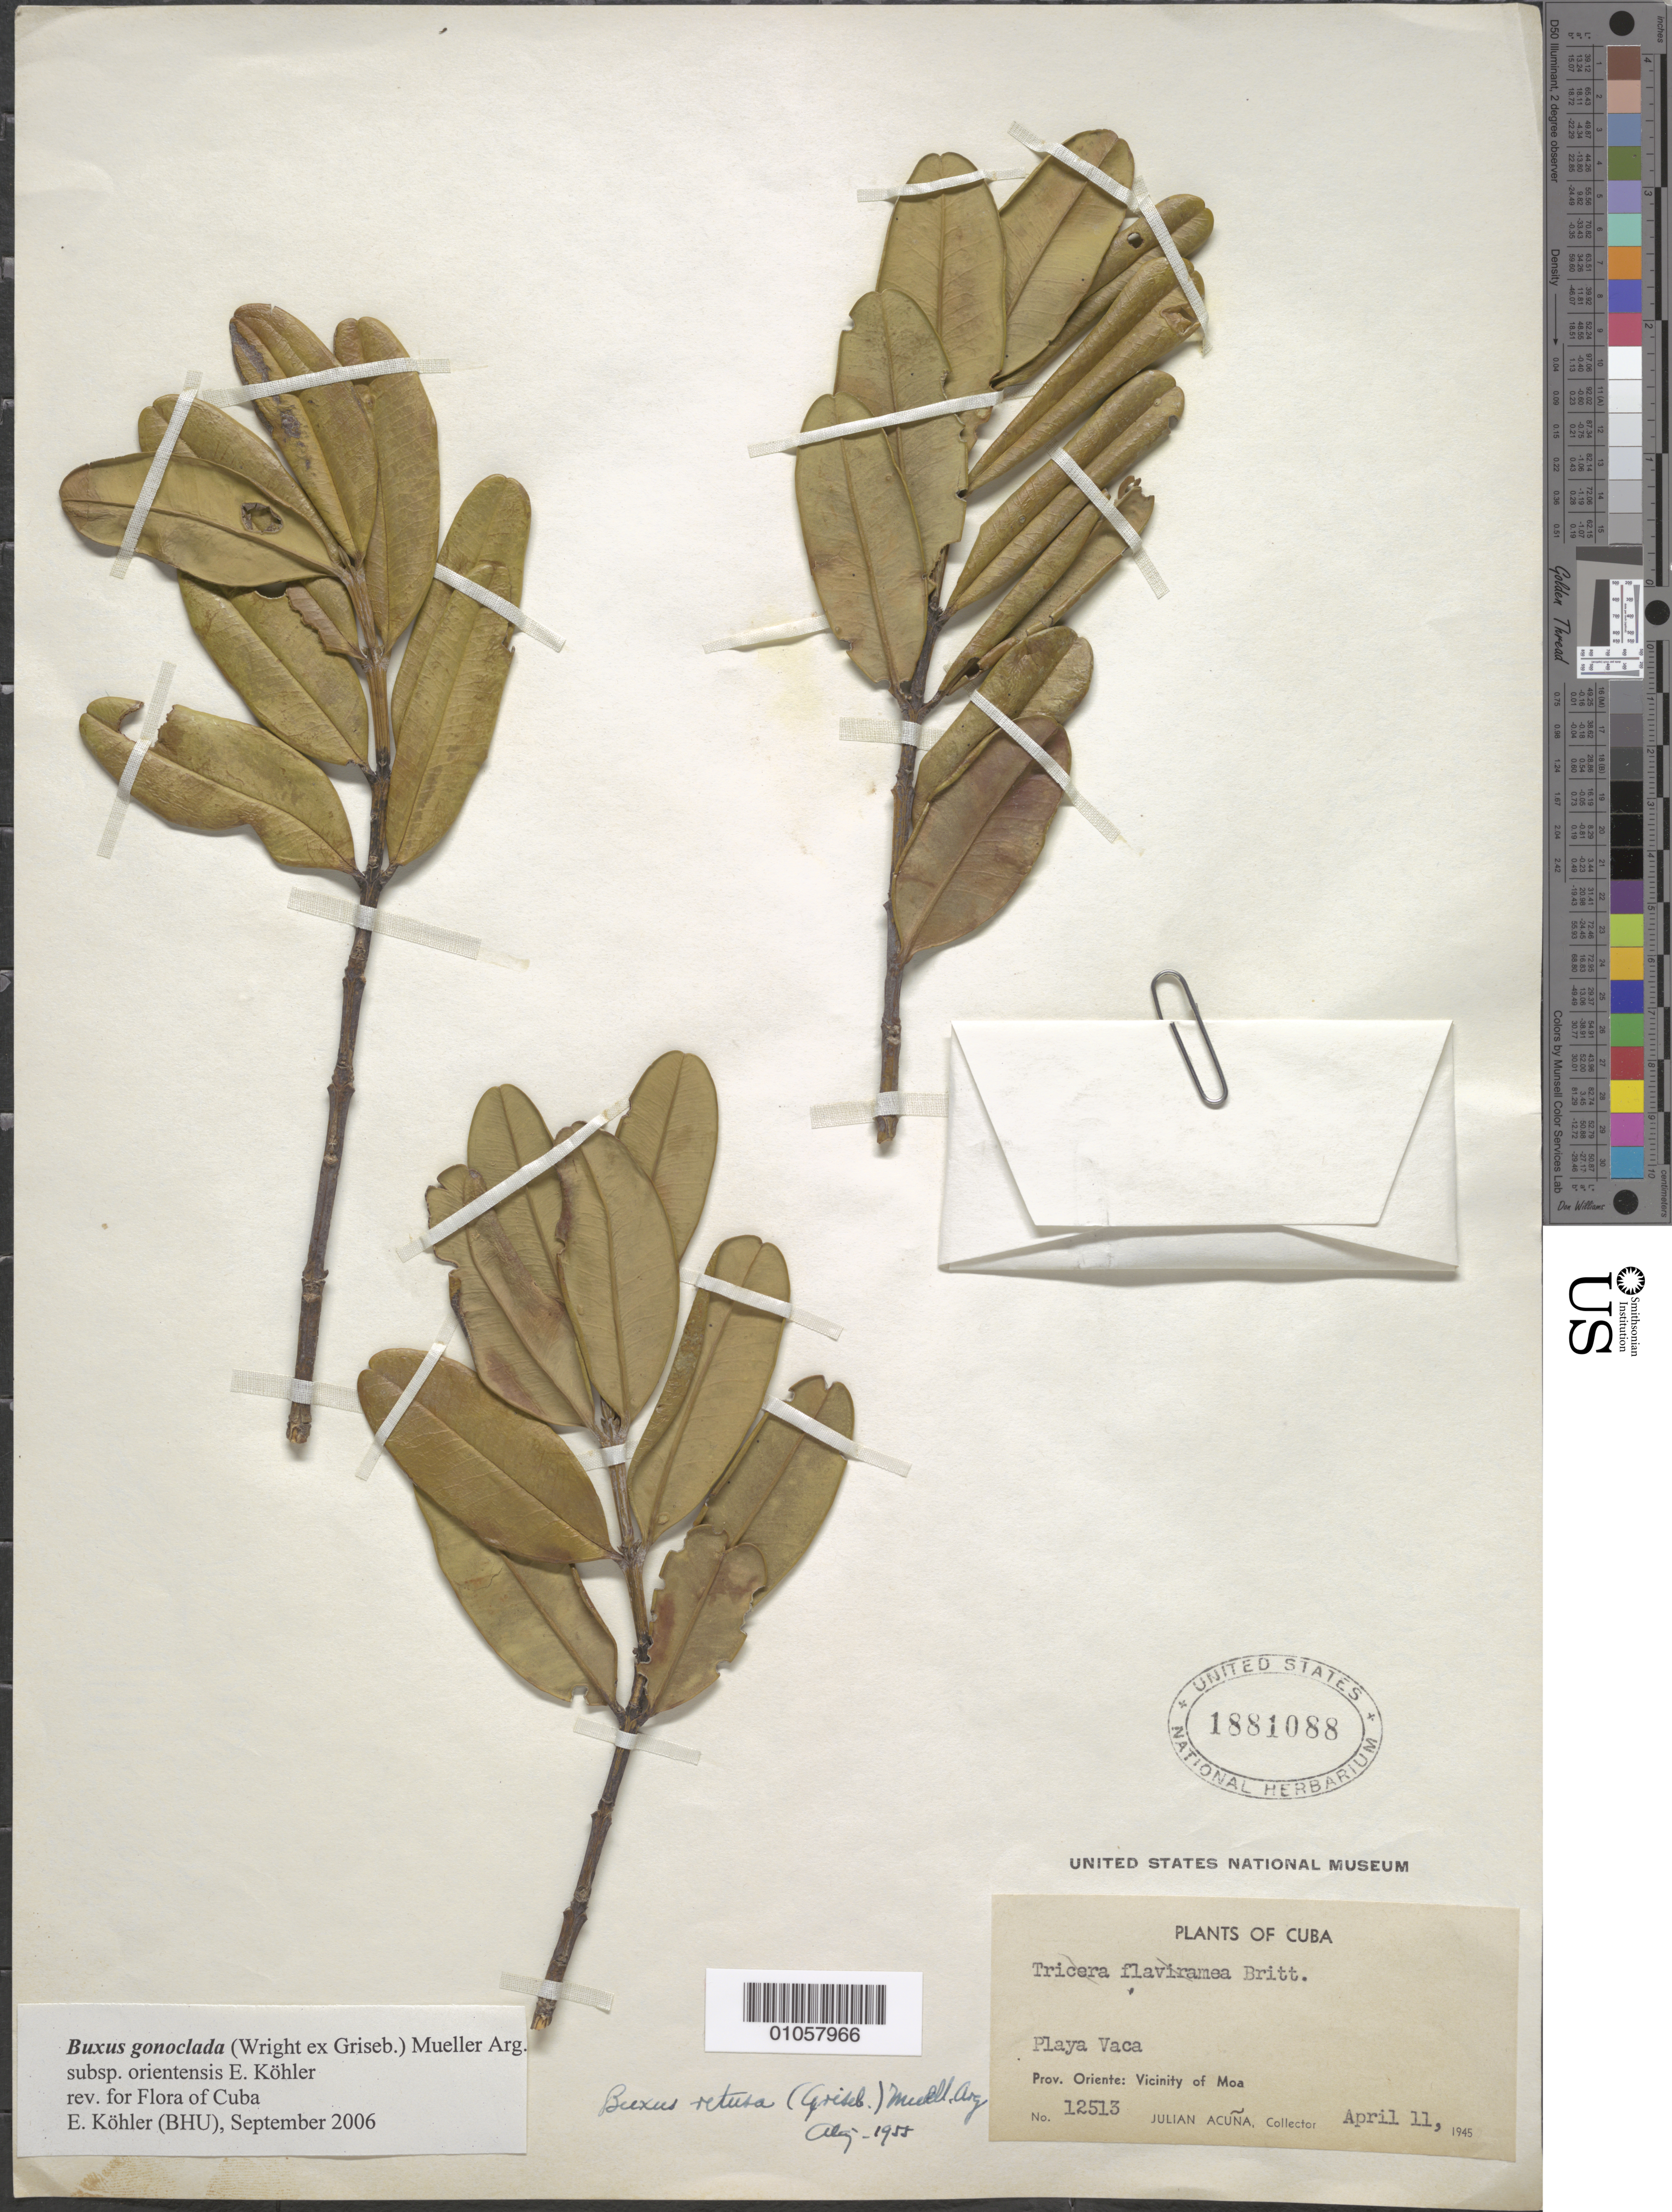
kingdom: Plantae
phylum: Tracheophyta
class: Magnoliopsida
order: Buxales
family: Buxaceae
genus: Buxus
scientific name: Buxus gonoclada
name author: (Griseb.) Müll. Arg.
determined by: Kohler, E.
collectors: J. Acuña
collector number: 12513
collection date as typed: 11 Apr 1945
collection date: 1945-04-11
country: Cuba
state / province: Holguín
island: Cuba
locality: Moa vicinity; Playa Vaca [Oriente]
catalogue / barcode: US 1881088